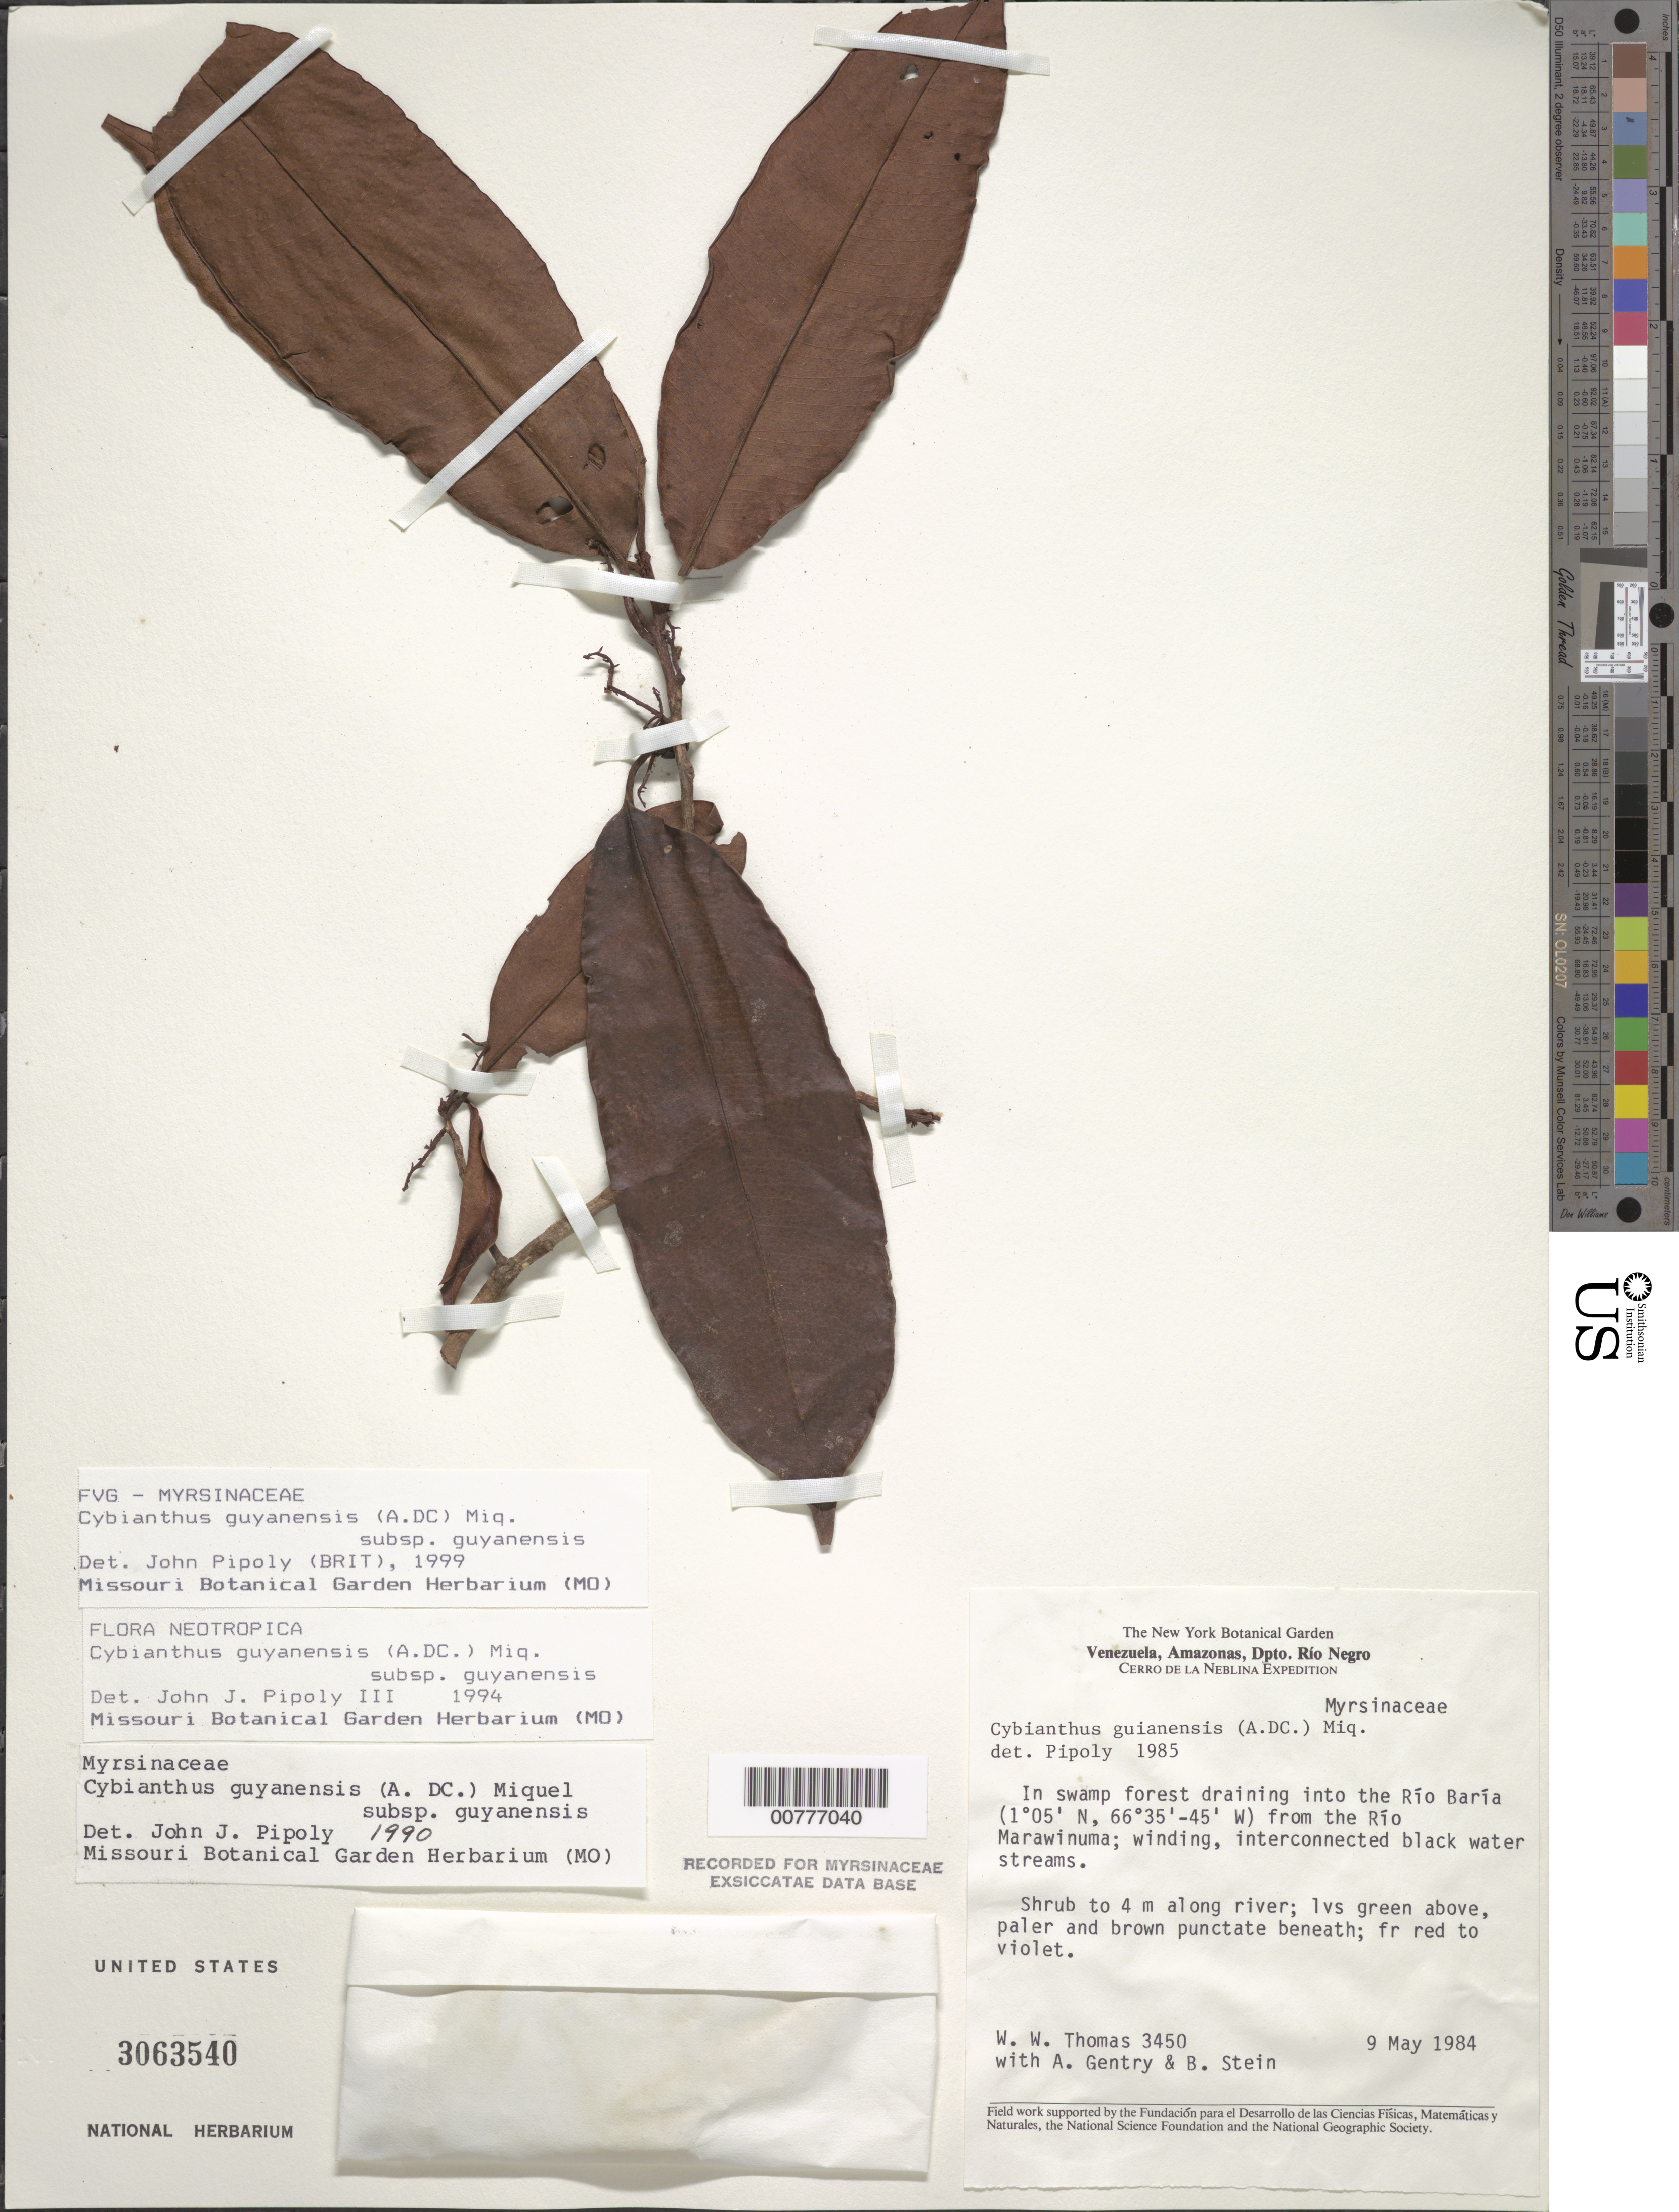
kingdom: Plantae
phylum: Tracheophyta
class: Magnoliopsida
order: Ericales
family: Primulaceae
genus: Cybianthus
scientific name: Cybianthus guyanensis subsp. guyanensis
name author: (A. DC.) Miq.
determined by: Pipoly, J. J., III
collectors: W. W. Thomas, A. H. Gentry & B. A. Stein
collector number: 3450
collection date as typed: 9-May-84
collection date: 1984-05-09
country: Venezuela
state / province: Amazonas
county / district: Río Negro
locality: Cerro de La Neblina, swamp forest draining Rio Baria from the Rio Marawinuma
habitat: Swamp forest; along river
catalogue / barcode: US 3063540